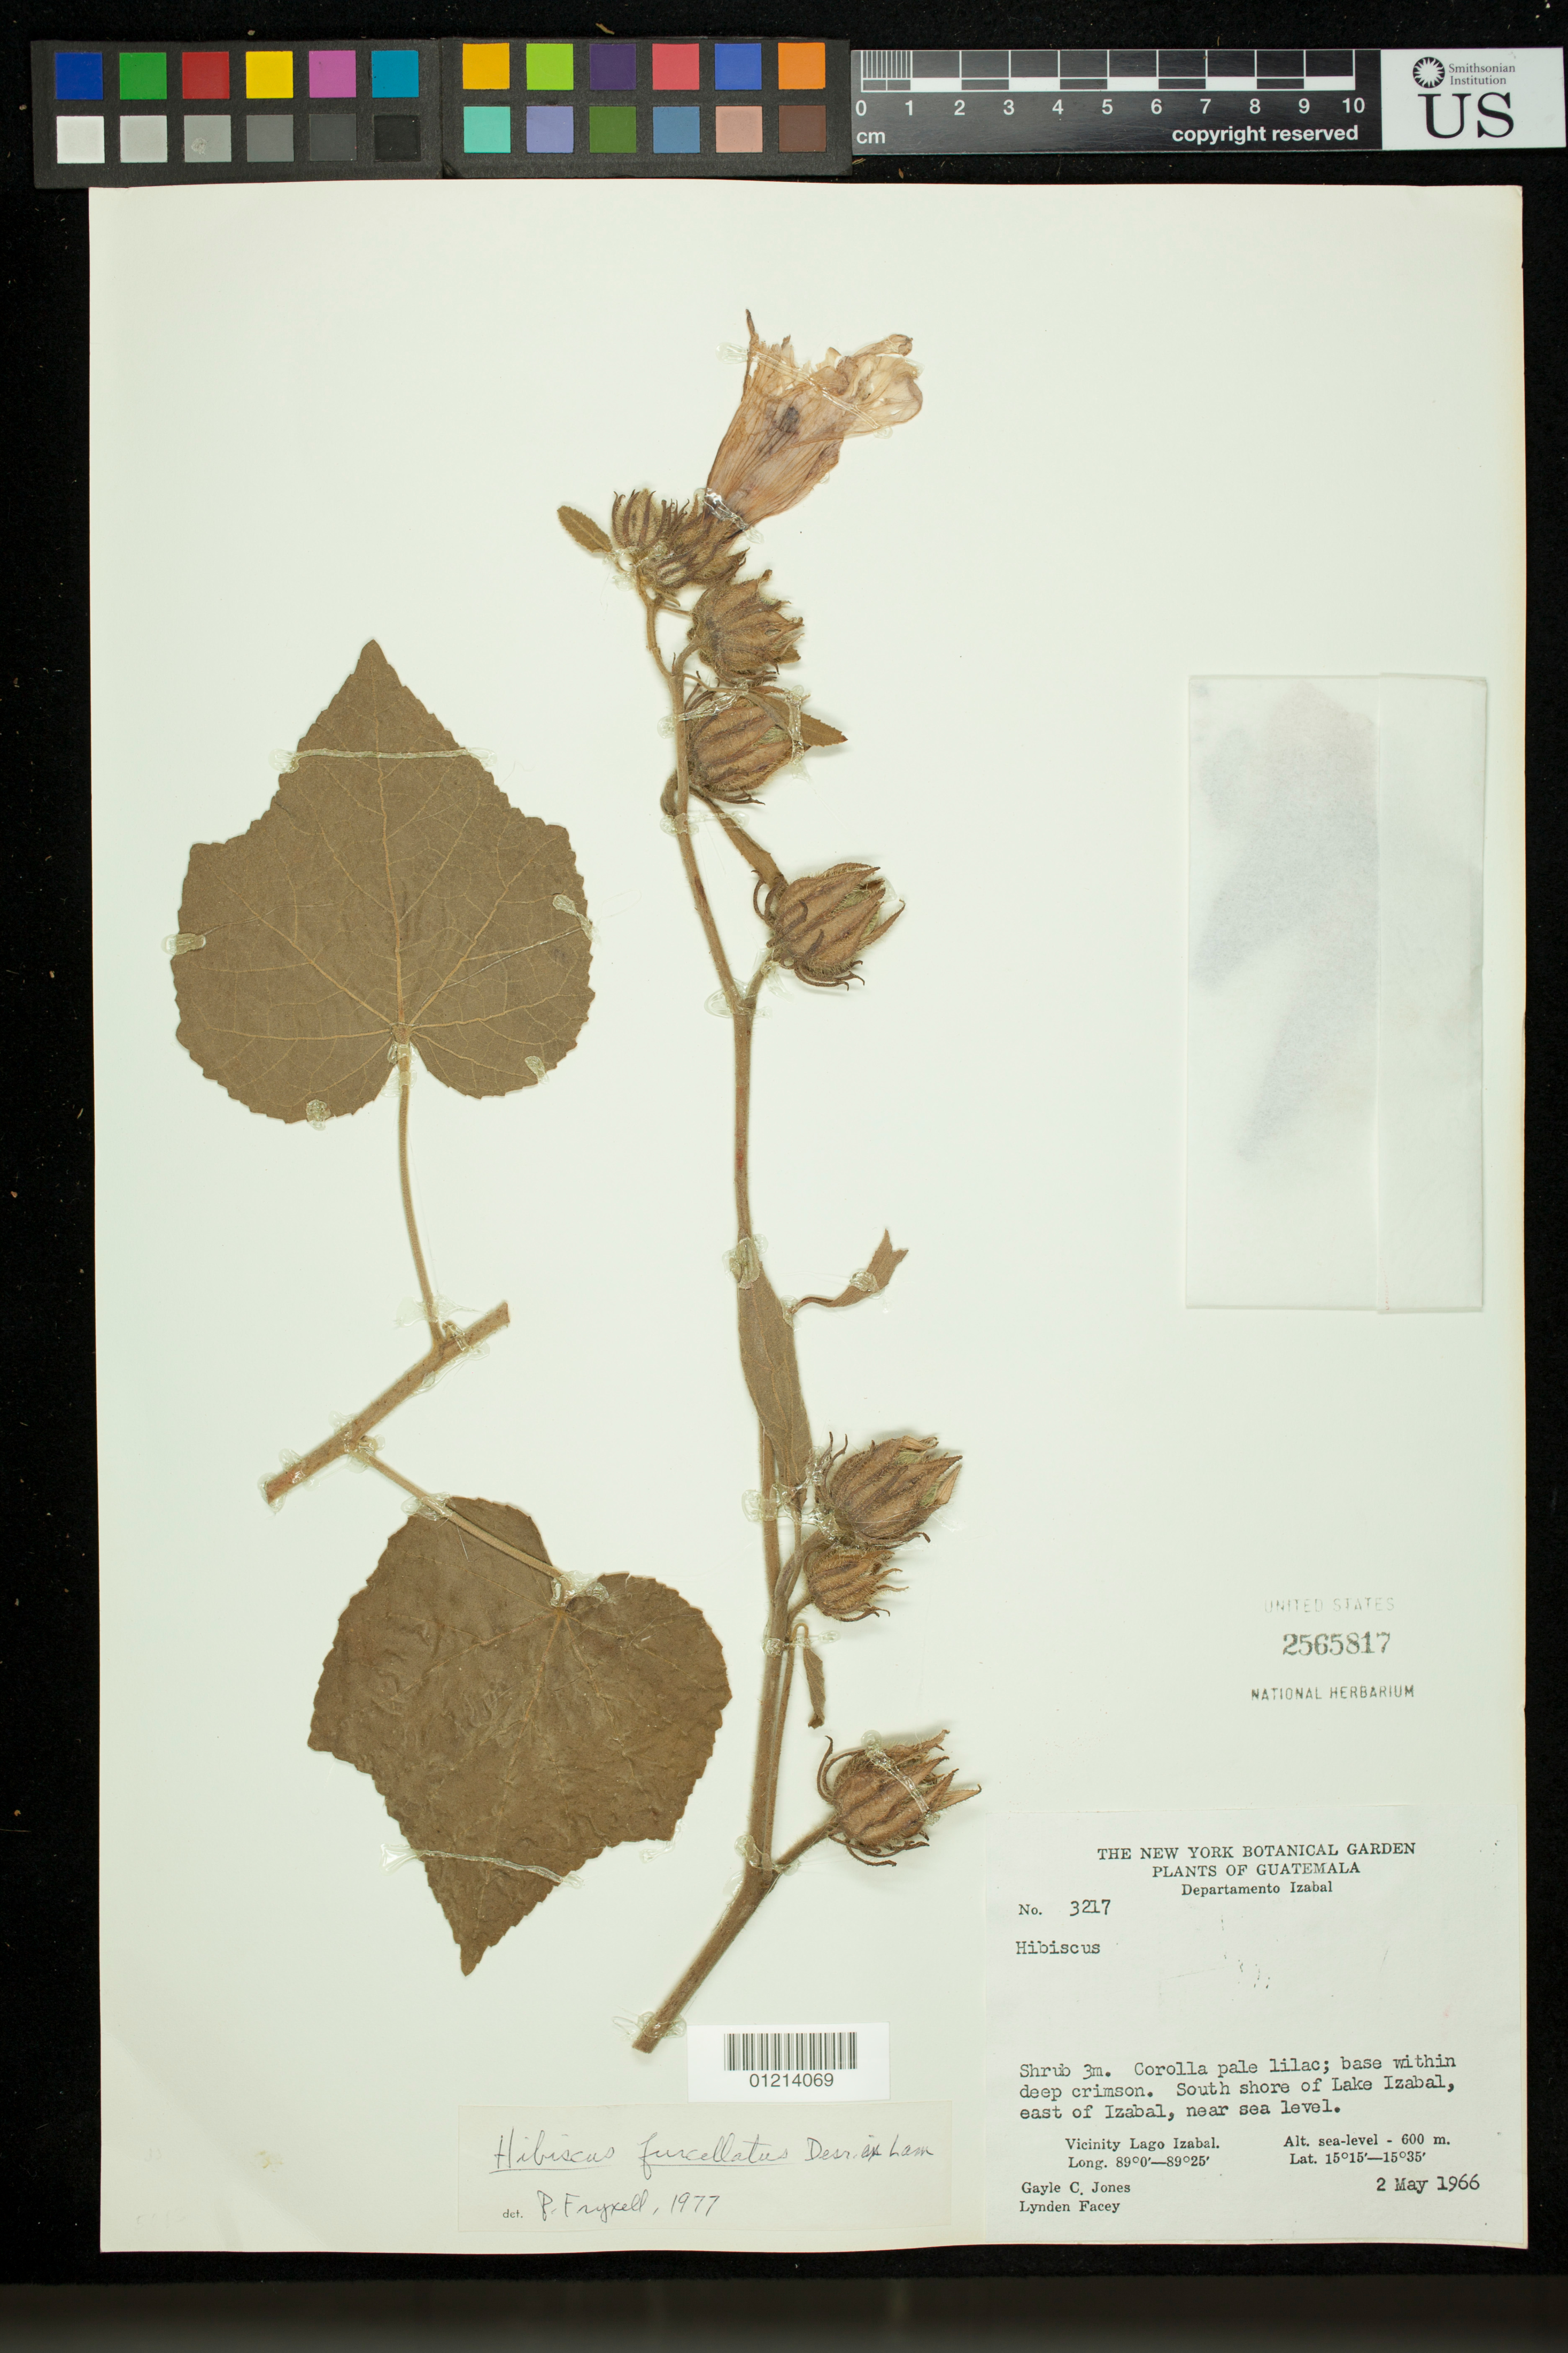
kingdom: Plantae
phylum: Tracheophyta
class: Magnoliopsida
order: Malvales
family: Malvaceae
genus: Sabdariffa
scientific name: Sabdariffa maculata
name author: (Lam.) M.M. Hanes & R.L. Barrett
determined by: Dorr, Laurence J., Curator (BOT), Smithsonian Institution - National Museum of Natural History (UNITED STATES)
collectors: G. C. Jones & L. Facey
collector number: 3217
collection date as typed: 05 Feb 1966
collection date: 1966-02-05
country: Guatemala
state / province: Izabal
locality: Departamento Izabal: South shore of Lake Izabel, near sea level.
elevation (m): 0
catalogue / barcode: US 2565817